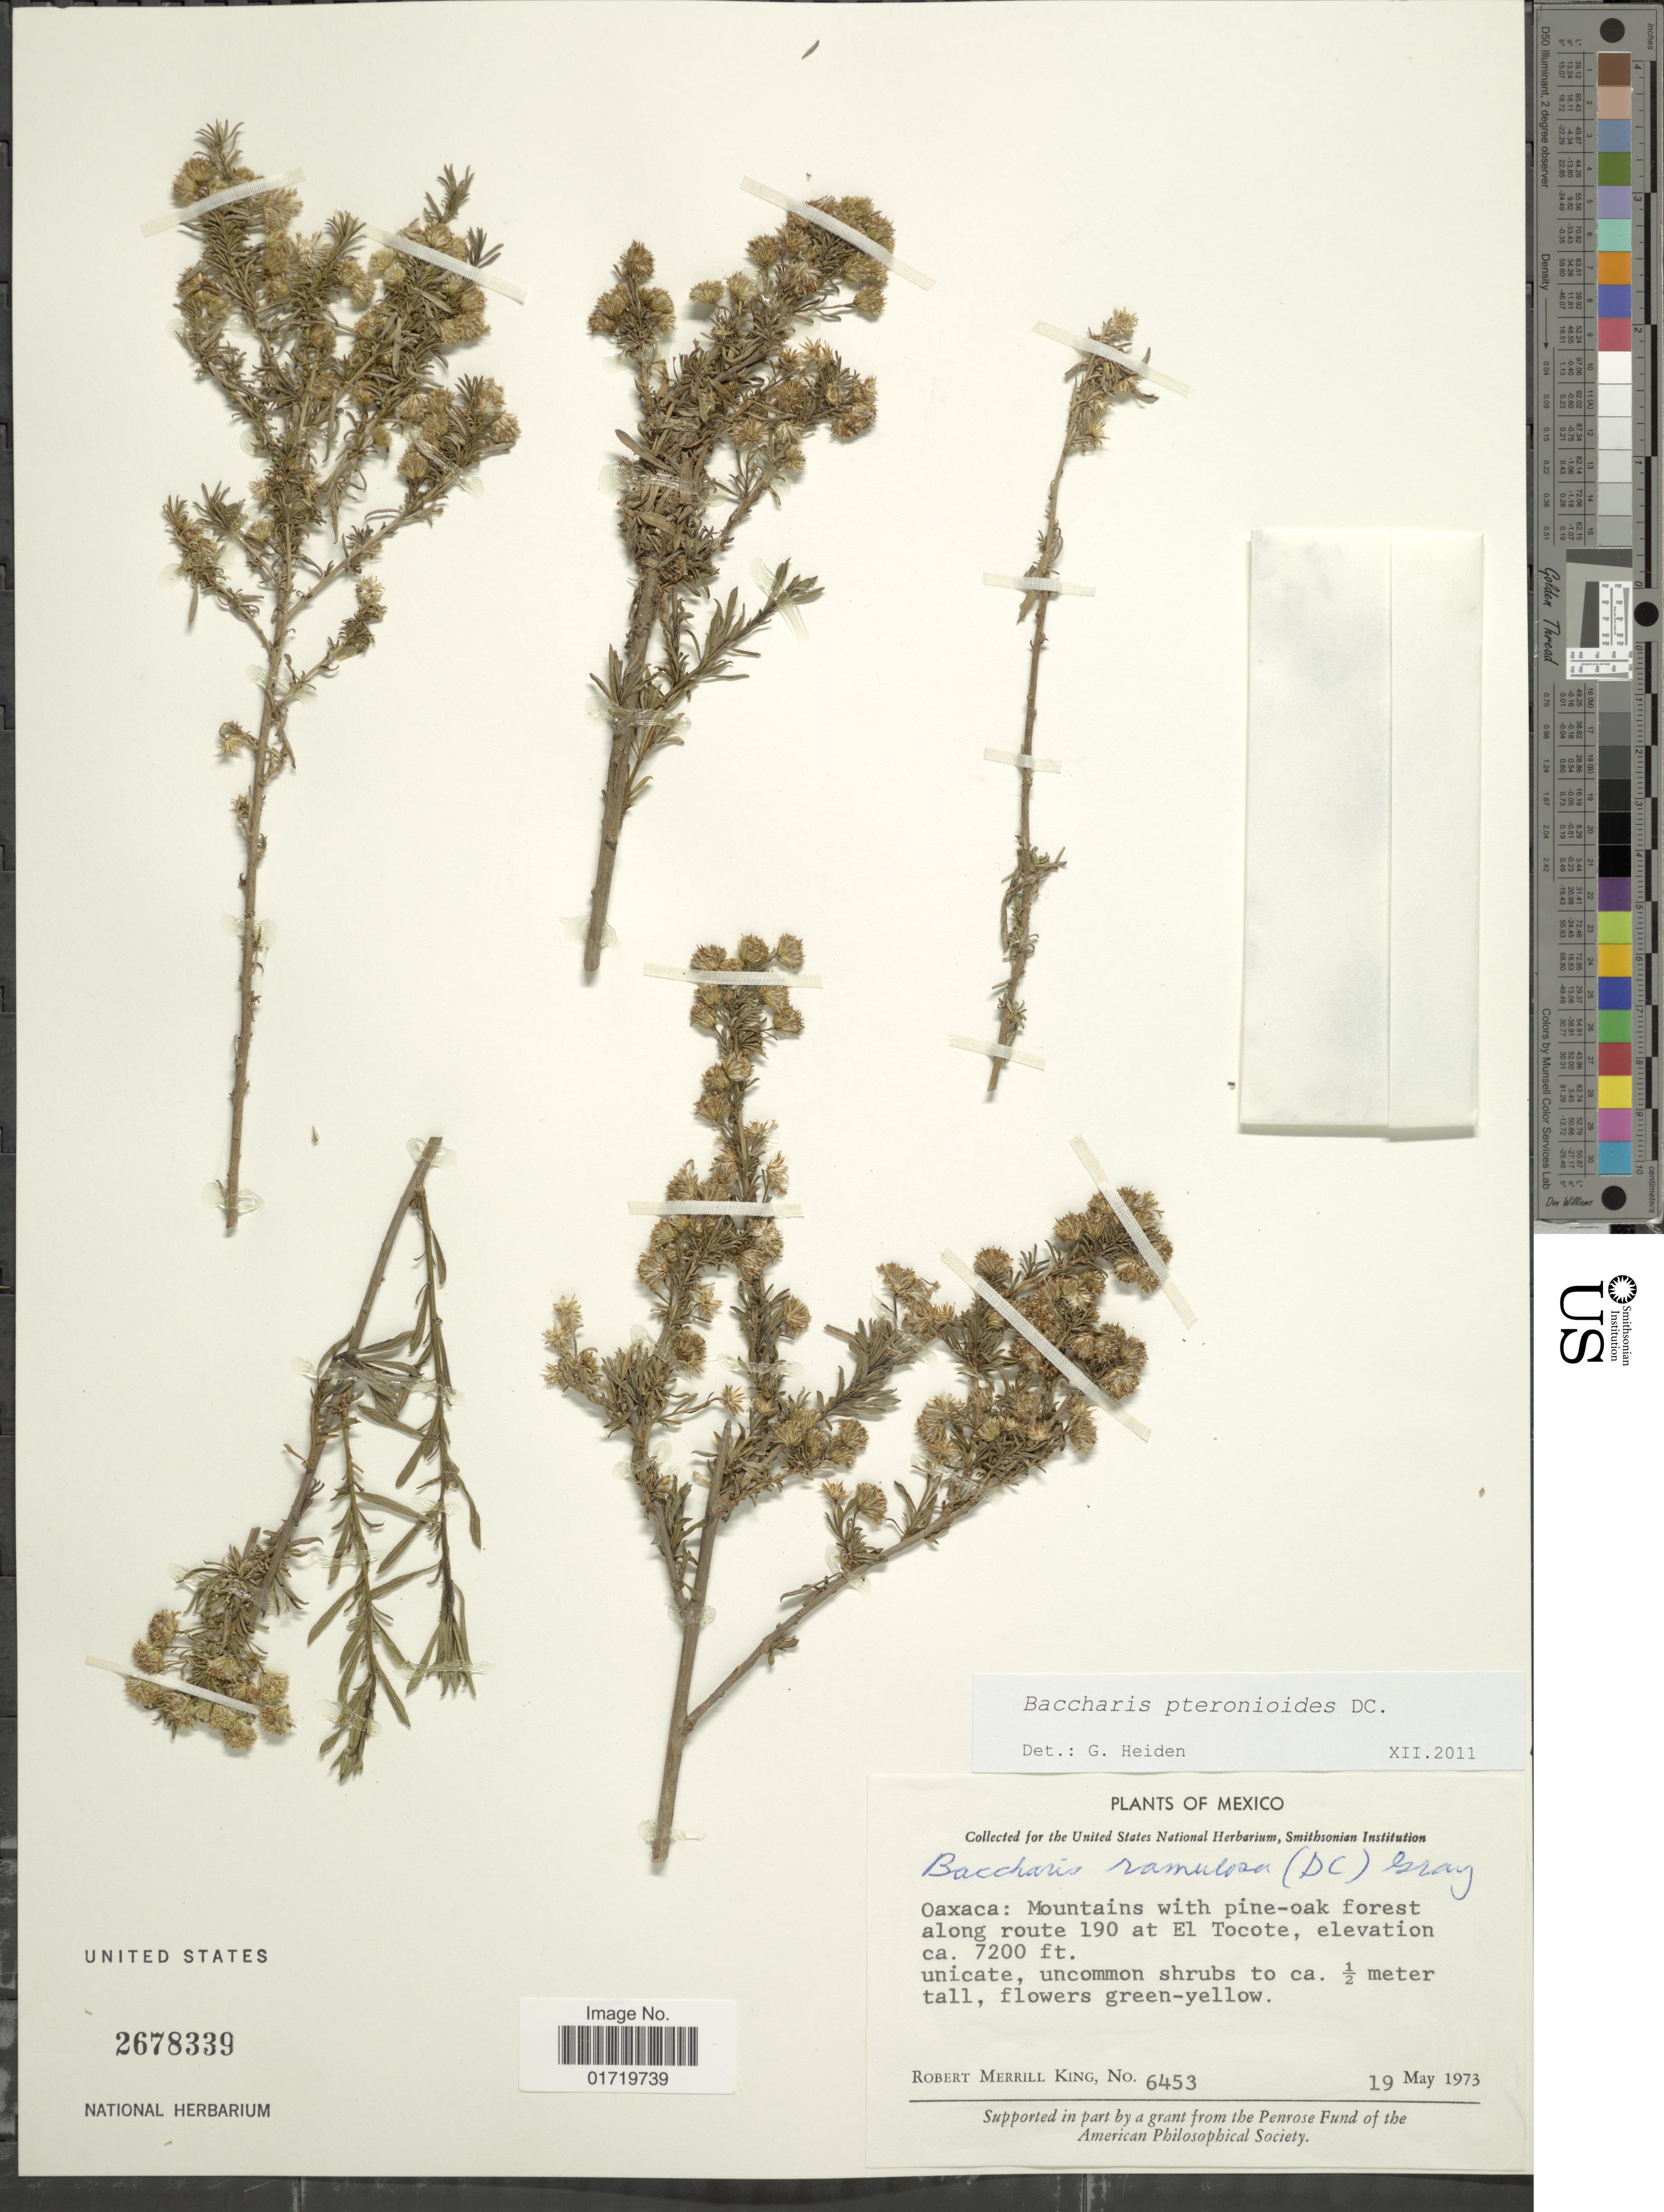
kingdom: Plantae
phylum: Tracheophyta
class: Magnoliopsida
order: Asterales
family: Asteraceae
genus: Baccharis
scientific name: Baccharis pteronioides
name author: DC.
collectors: R. M. King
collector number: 6453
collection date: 1973-05-19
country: Mexico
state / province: Oaxaca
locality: Oaxaca: Mountains with pine-oak forest along route 190 at El Tocote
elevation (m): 2195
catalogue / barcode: US 2678339